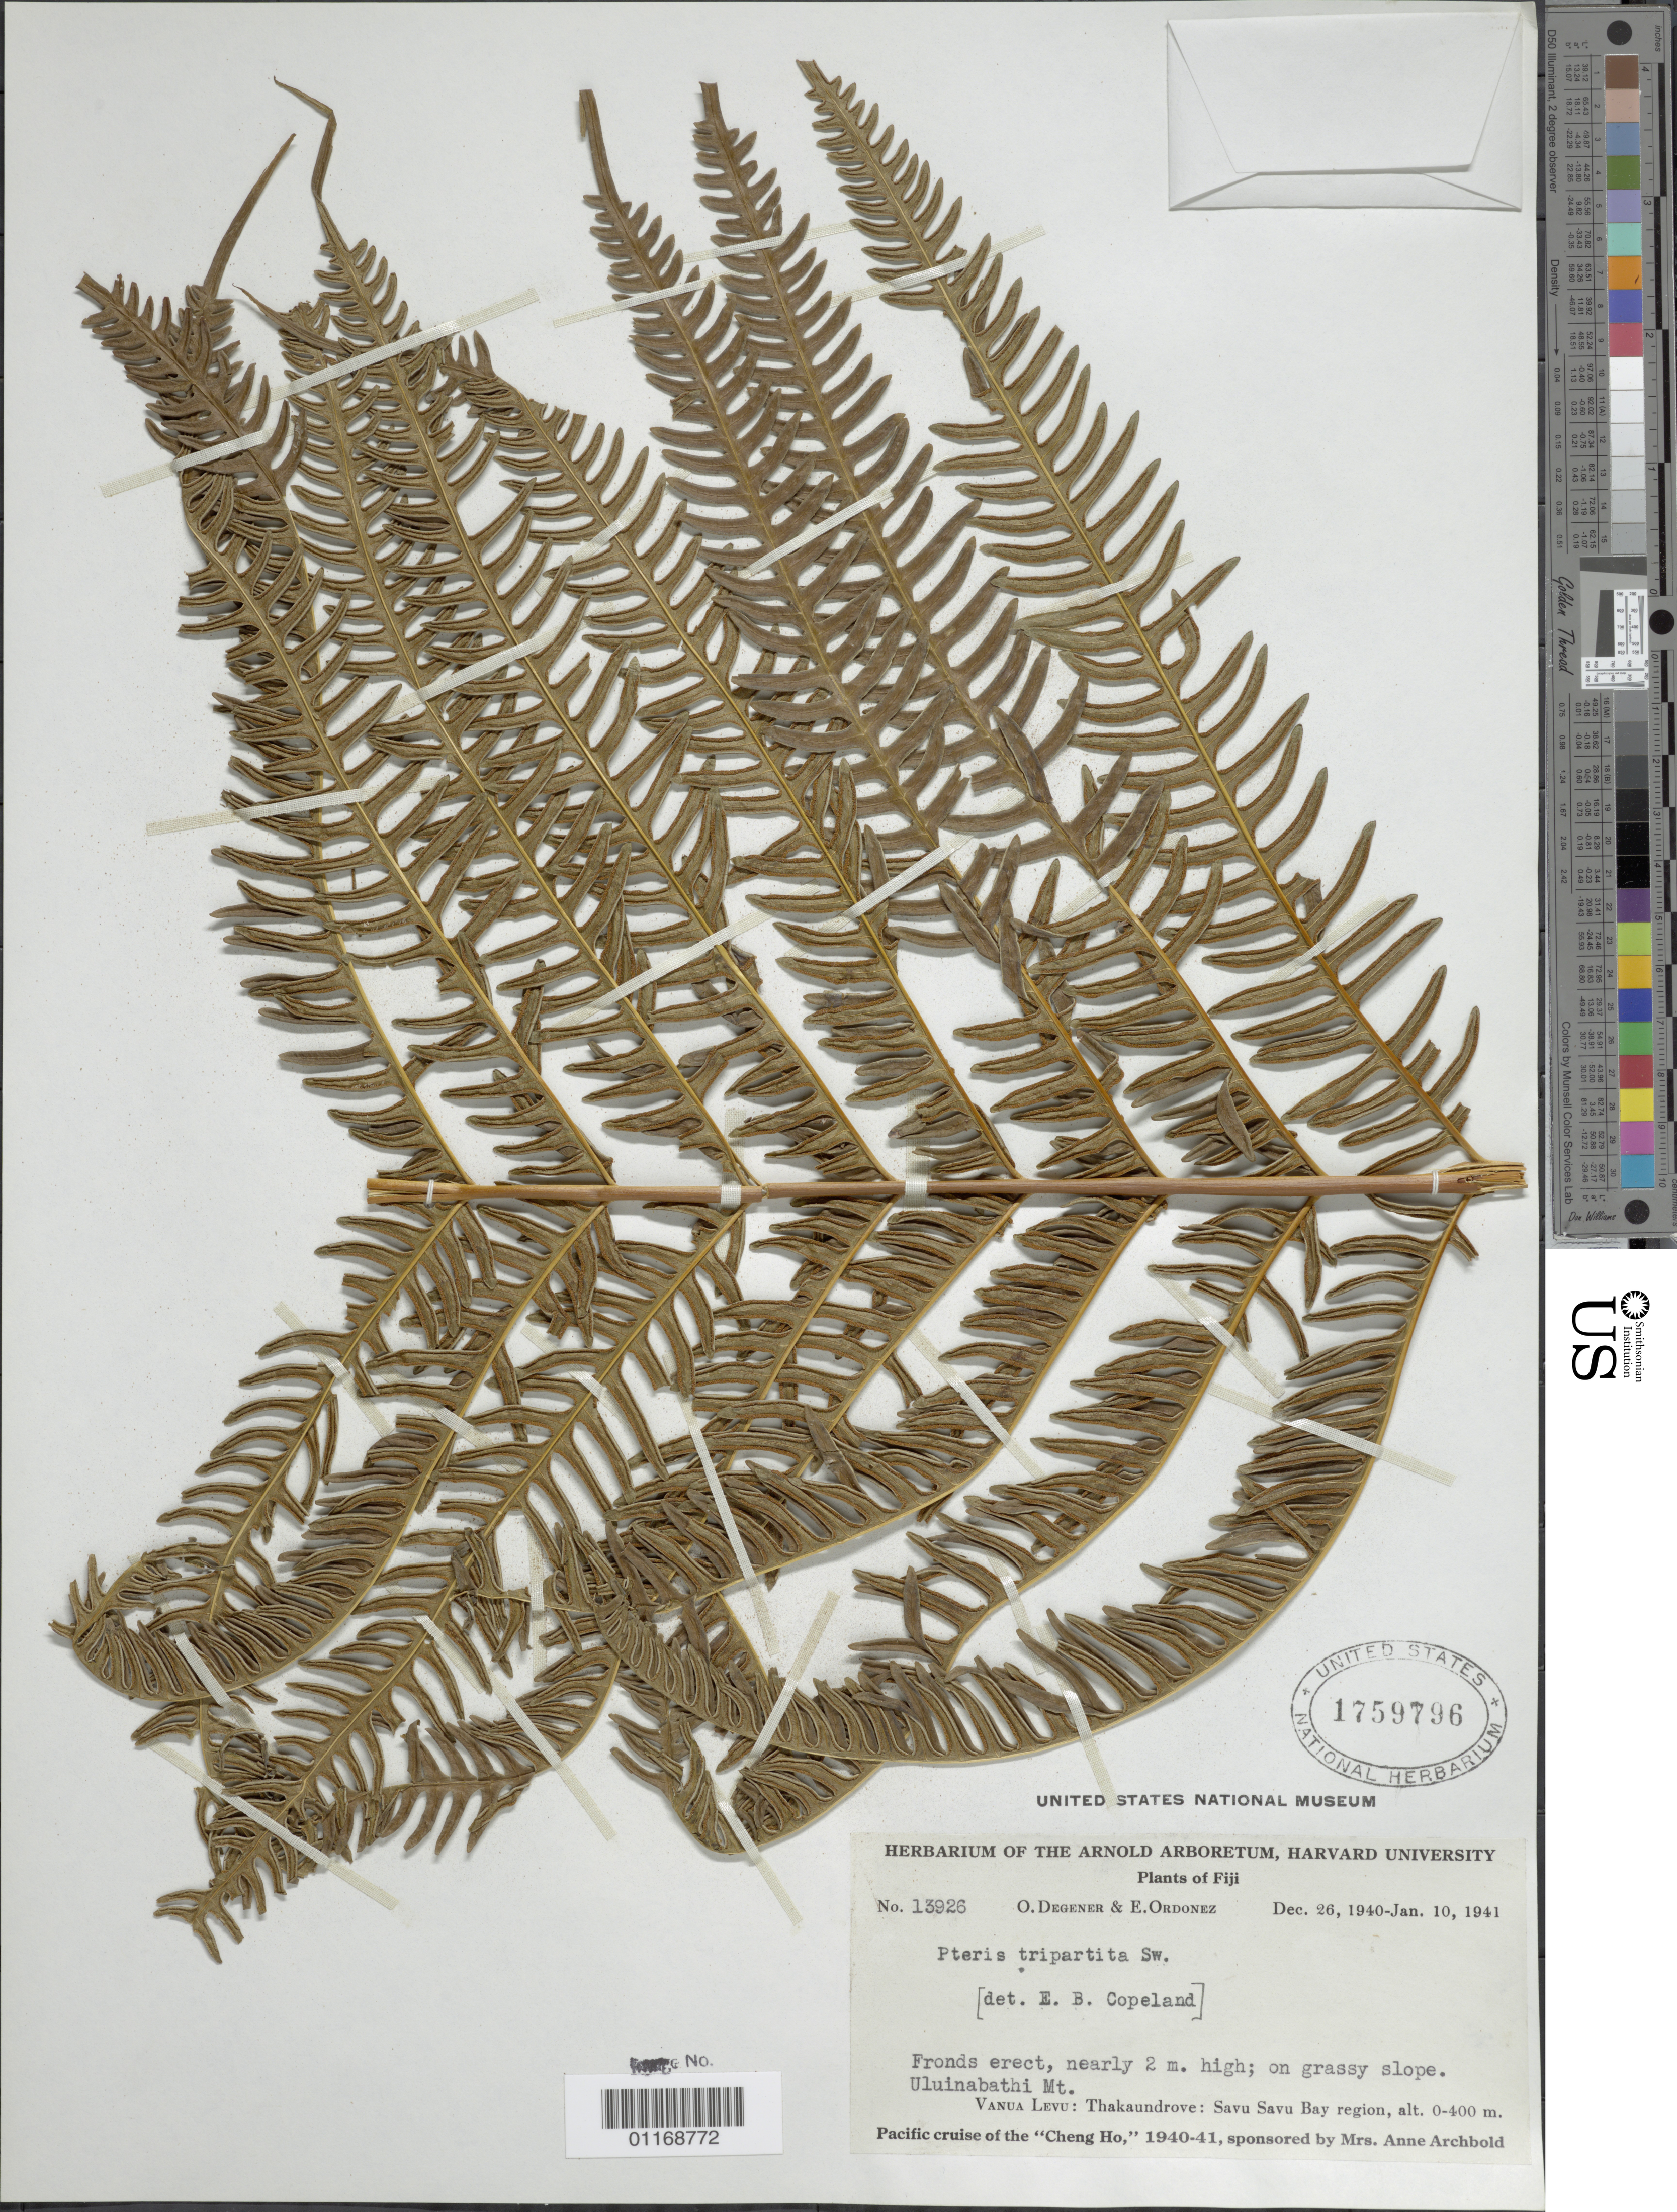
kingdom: Plantae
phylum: Tracheophyta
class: Polypodiopsida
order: Polypodiales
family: Pteridaceae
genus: Pteris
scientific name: Pteris tripartita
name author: Sw.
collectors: O. Degener & E. Ordonez.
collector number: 13926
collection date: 1940-12-26/1941-01-10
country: Fiji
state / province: Thakaundrove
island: Vanua Levu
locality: Savu savu Bay region, Vatunivuamonde Mt.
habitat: On grassy slope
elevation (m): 0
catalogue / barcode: US 1759796